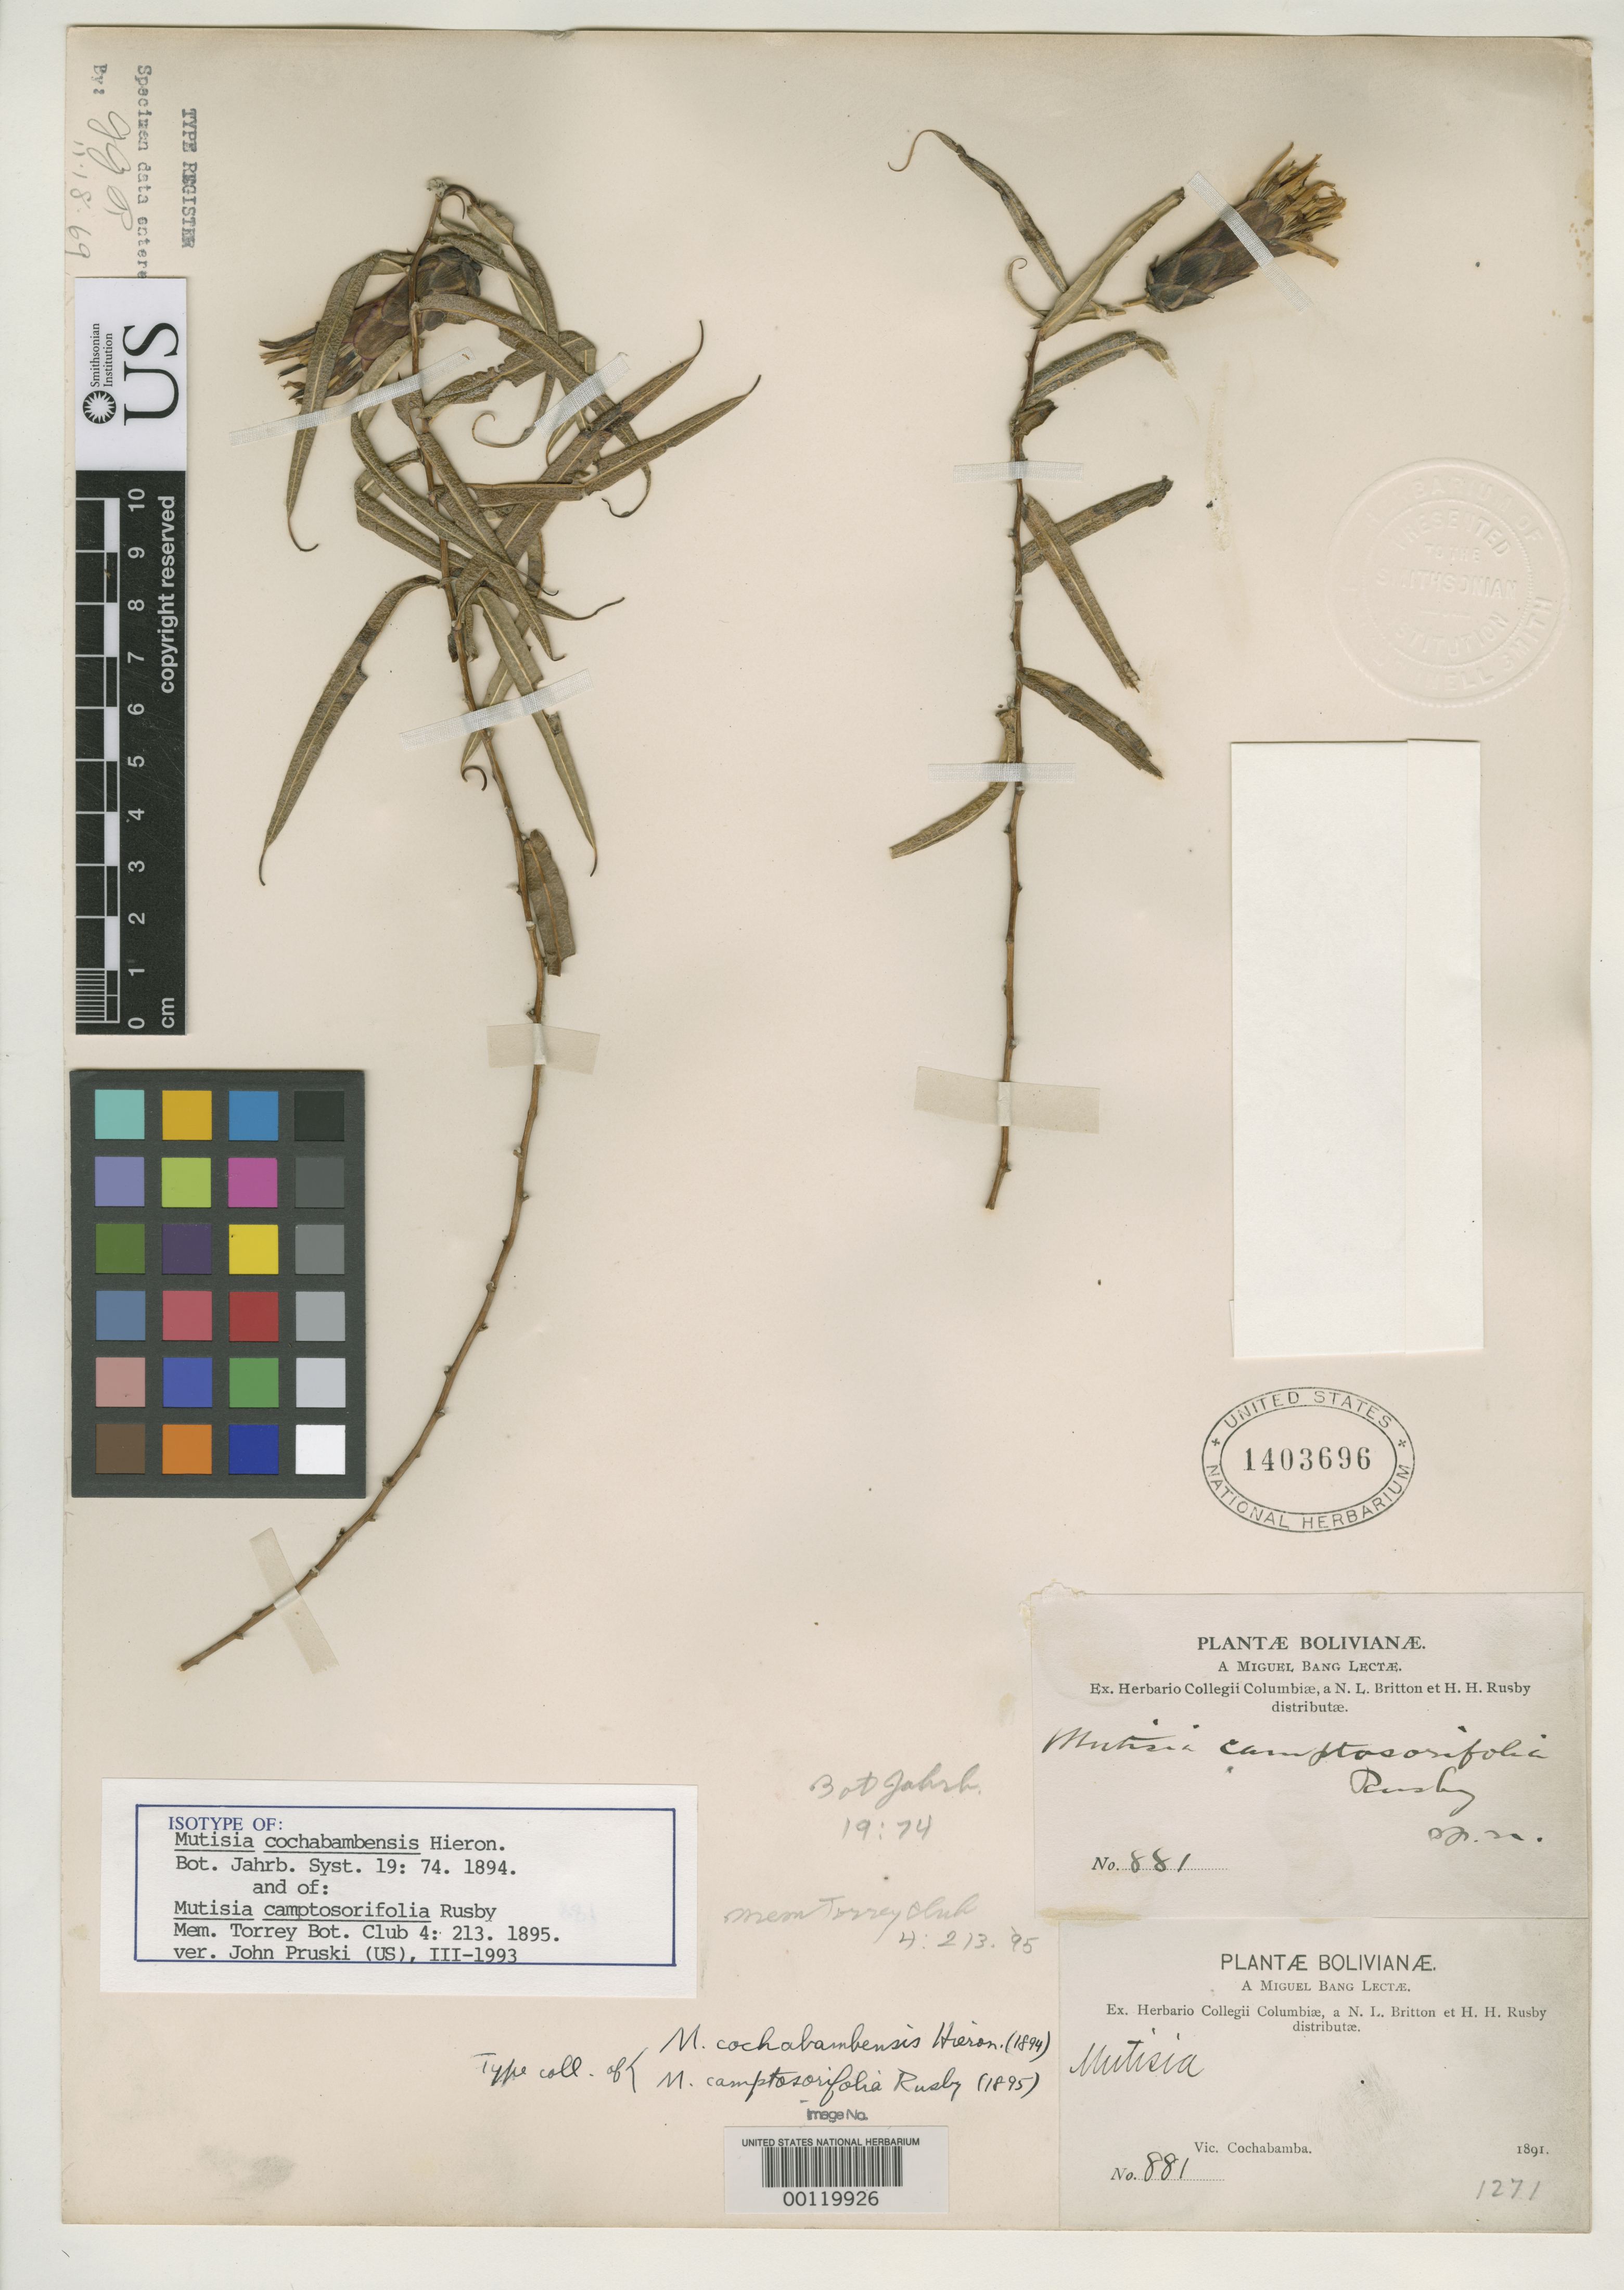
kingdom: Plantae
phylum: Tracheophyta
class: Magnoliopsida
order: Asterales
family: Asteraceae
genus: Mutisia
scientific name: Mutisia cochabambensis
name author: Hieron.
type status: Isotype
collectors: M. Bang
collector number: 881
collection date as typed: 1891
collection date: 1891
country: Bolivia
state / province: Cochabamba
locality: Vicinity of Cochabamba.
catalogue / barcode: US 1403696